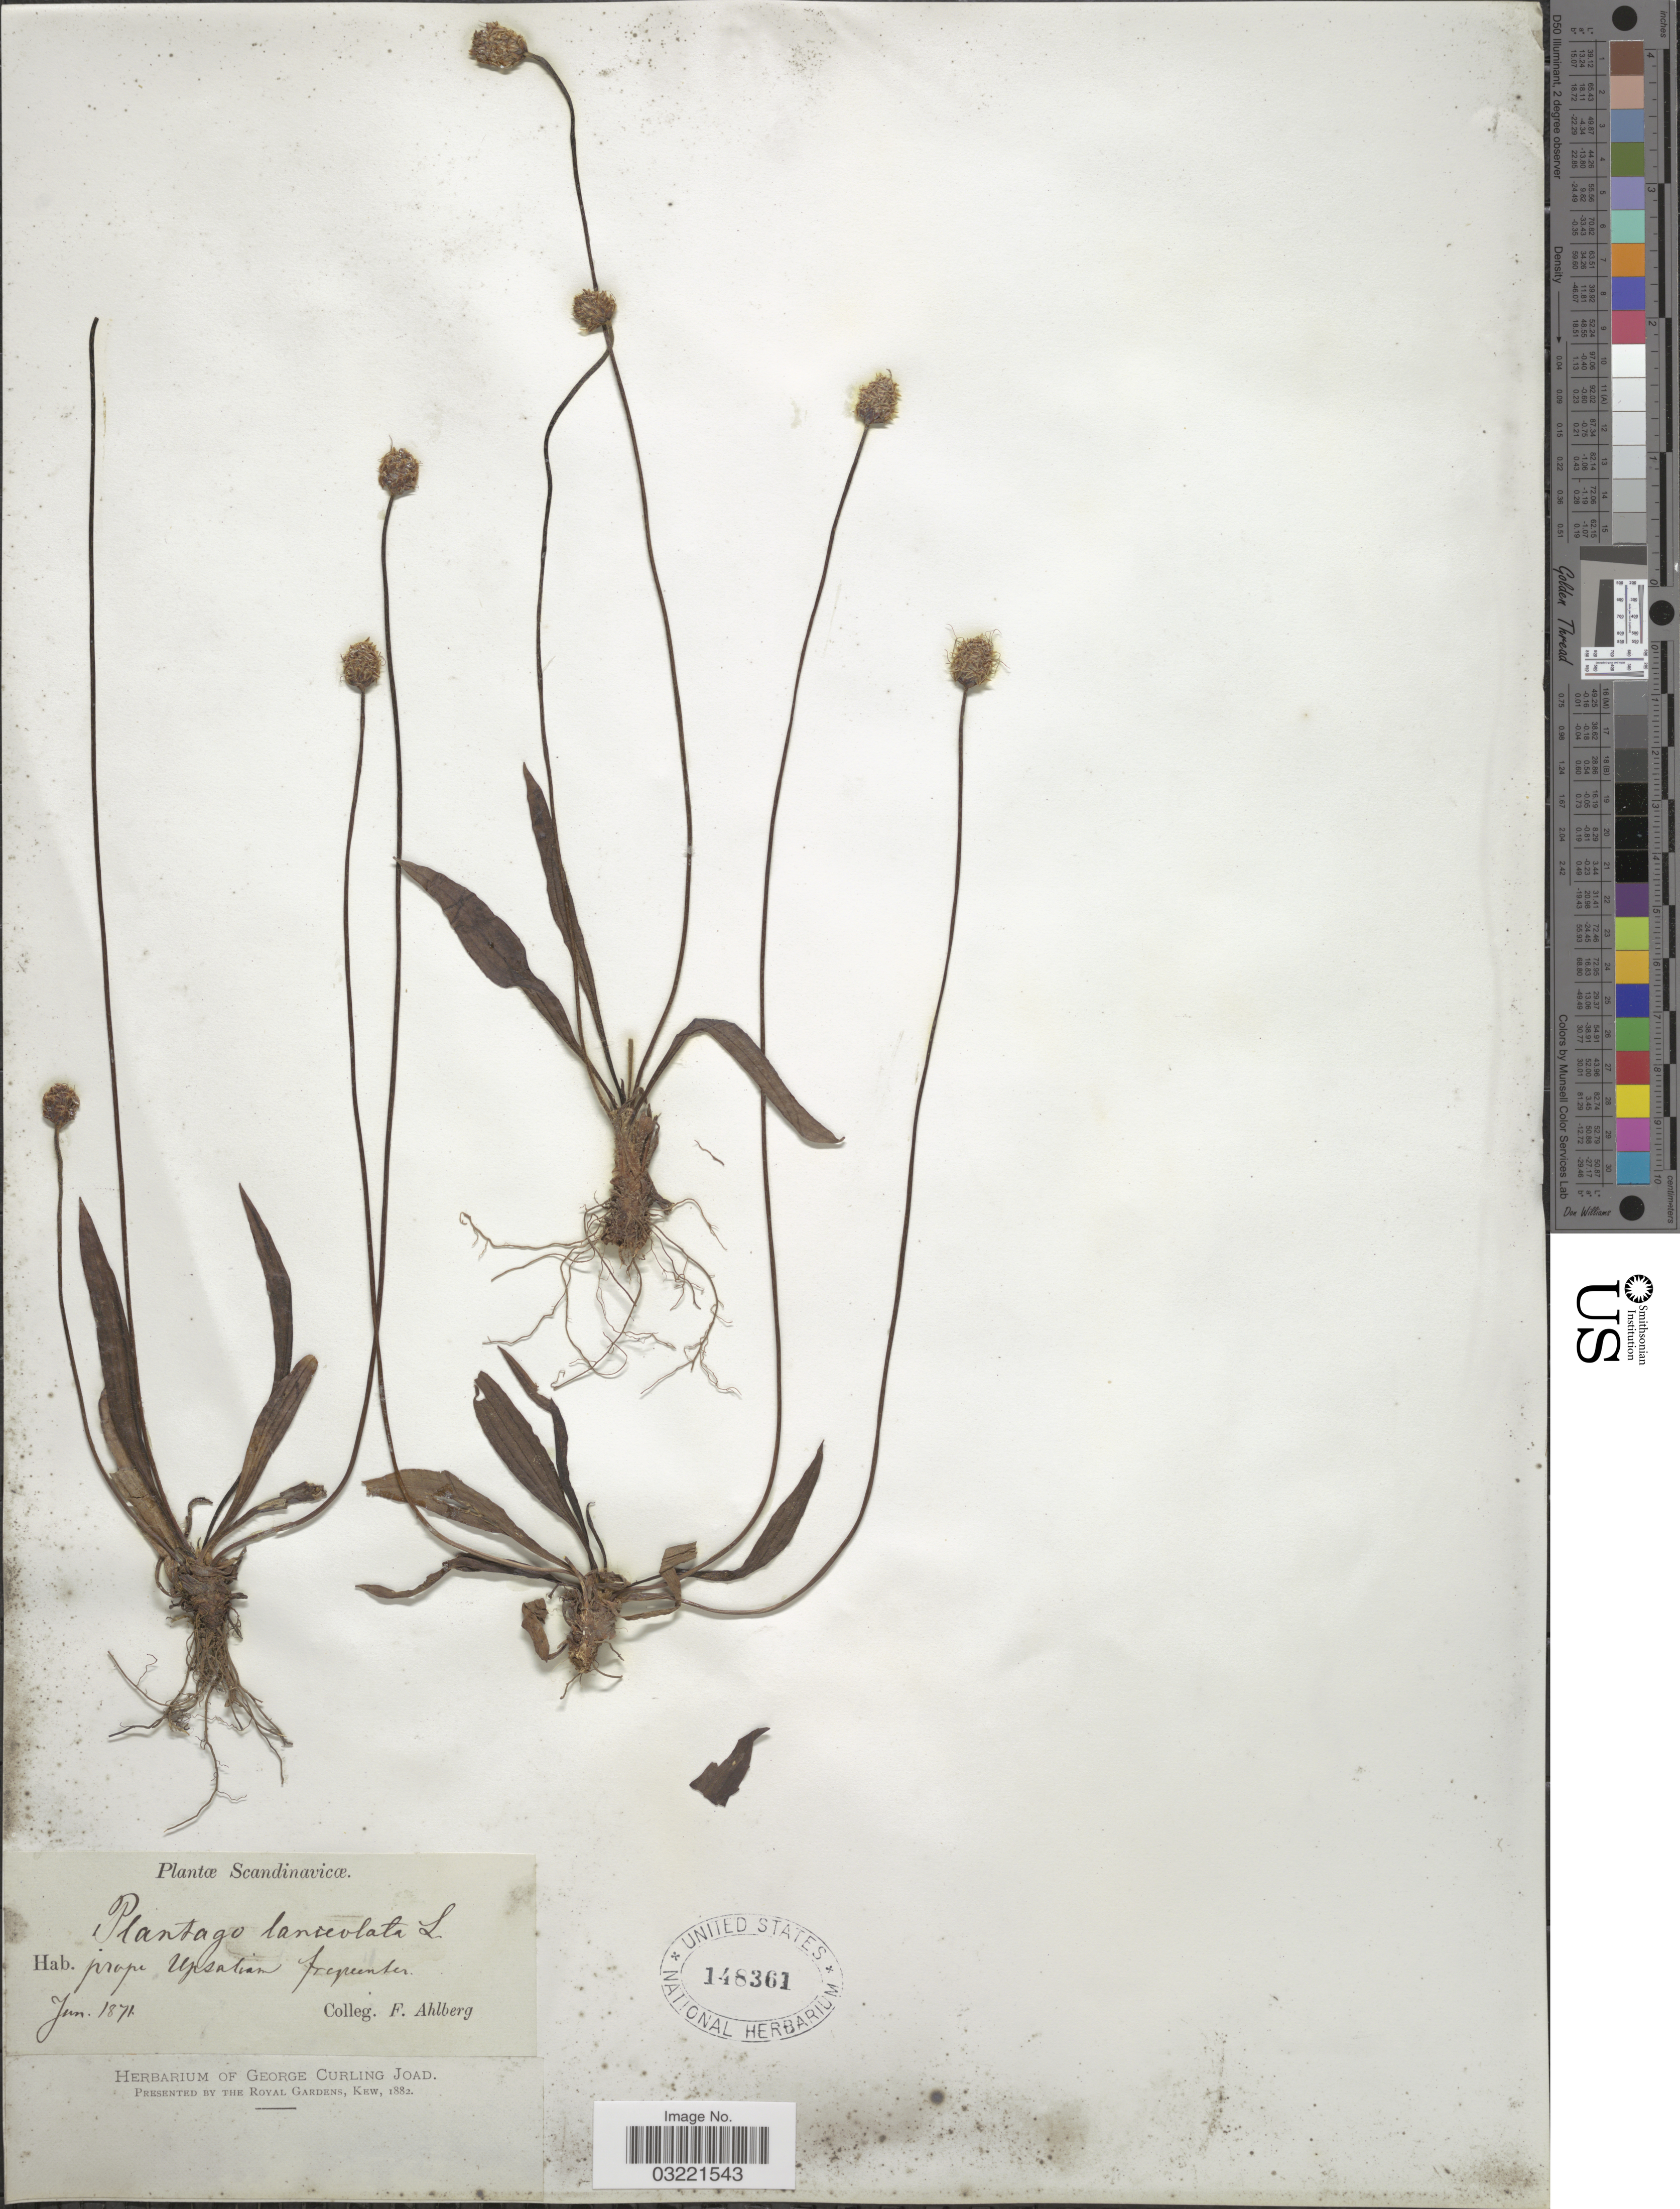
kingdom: Plantae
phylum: Tracheophyta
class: Magnoliopsida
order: Lamiales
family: Plantaginaceae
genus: Plantago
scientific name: Plantago lanceolata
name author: L.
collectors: F. Ahlberg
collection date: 1871-06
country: Sweden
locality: Scandinavicae. Prope Upsaliam.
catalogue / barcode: US 148361